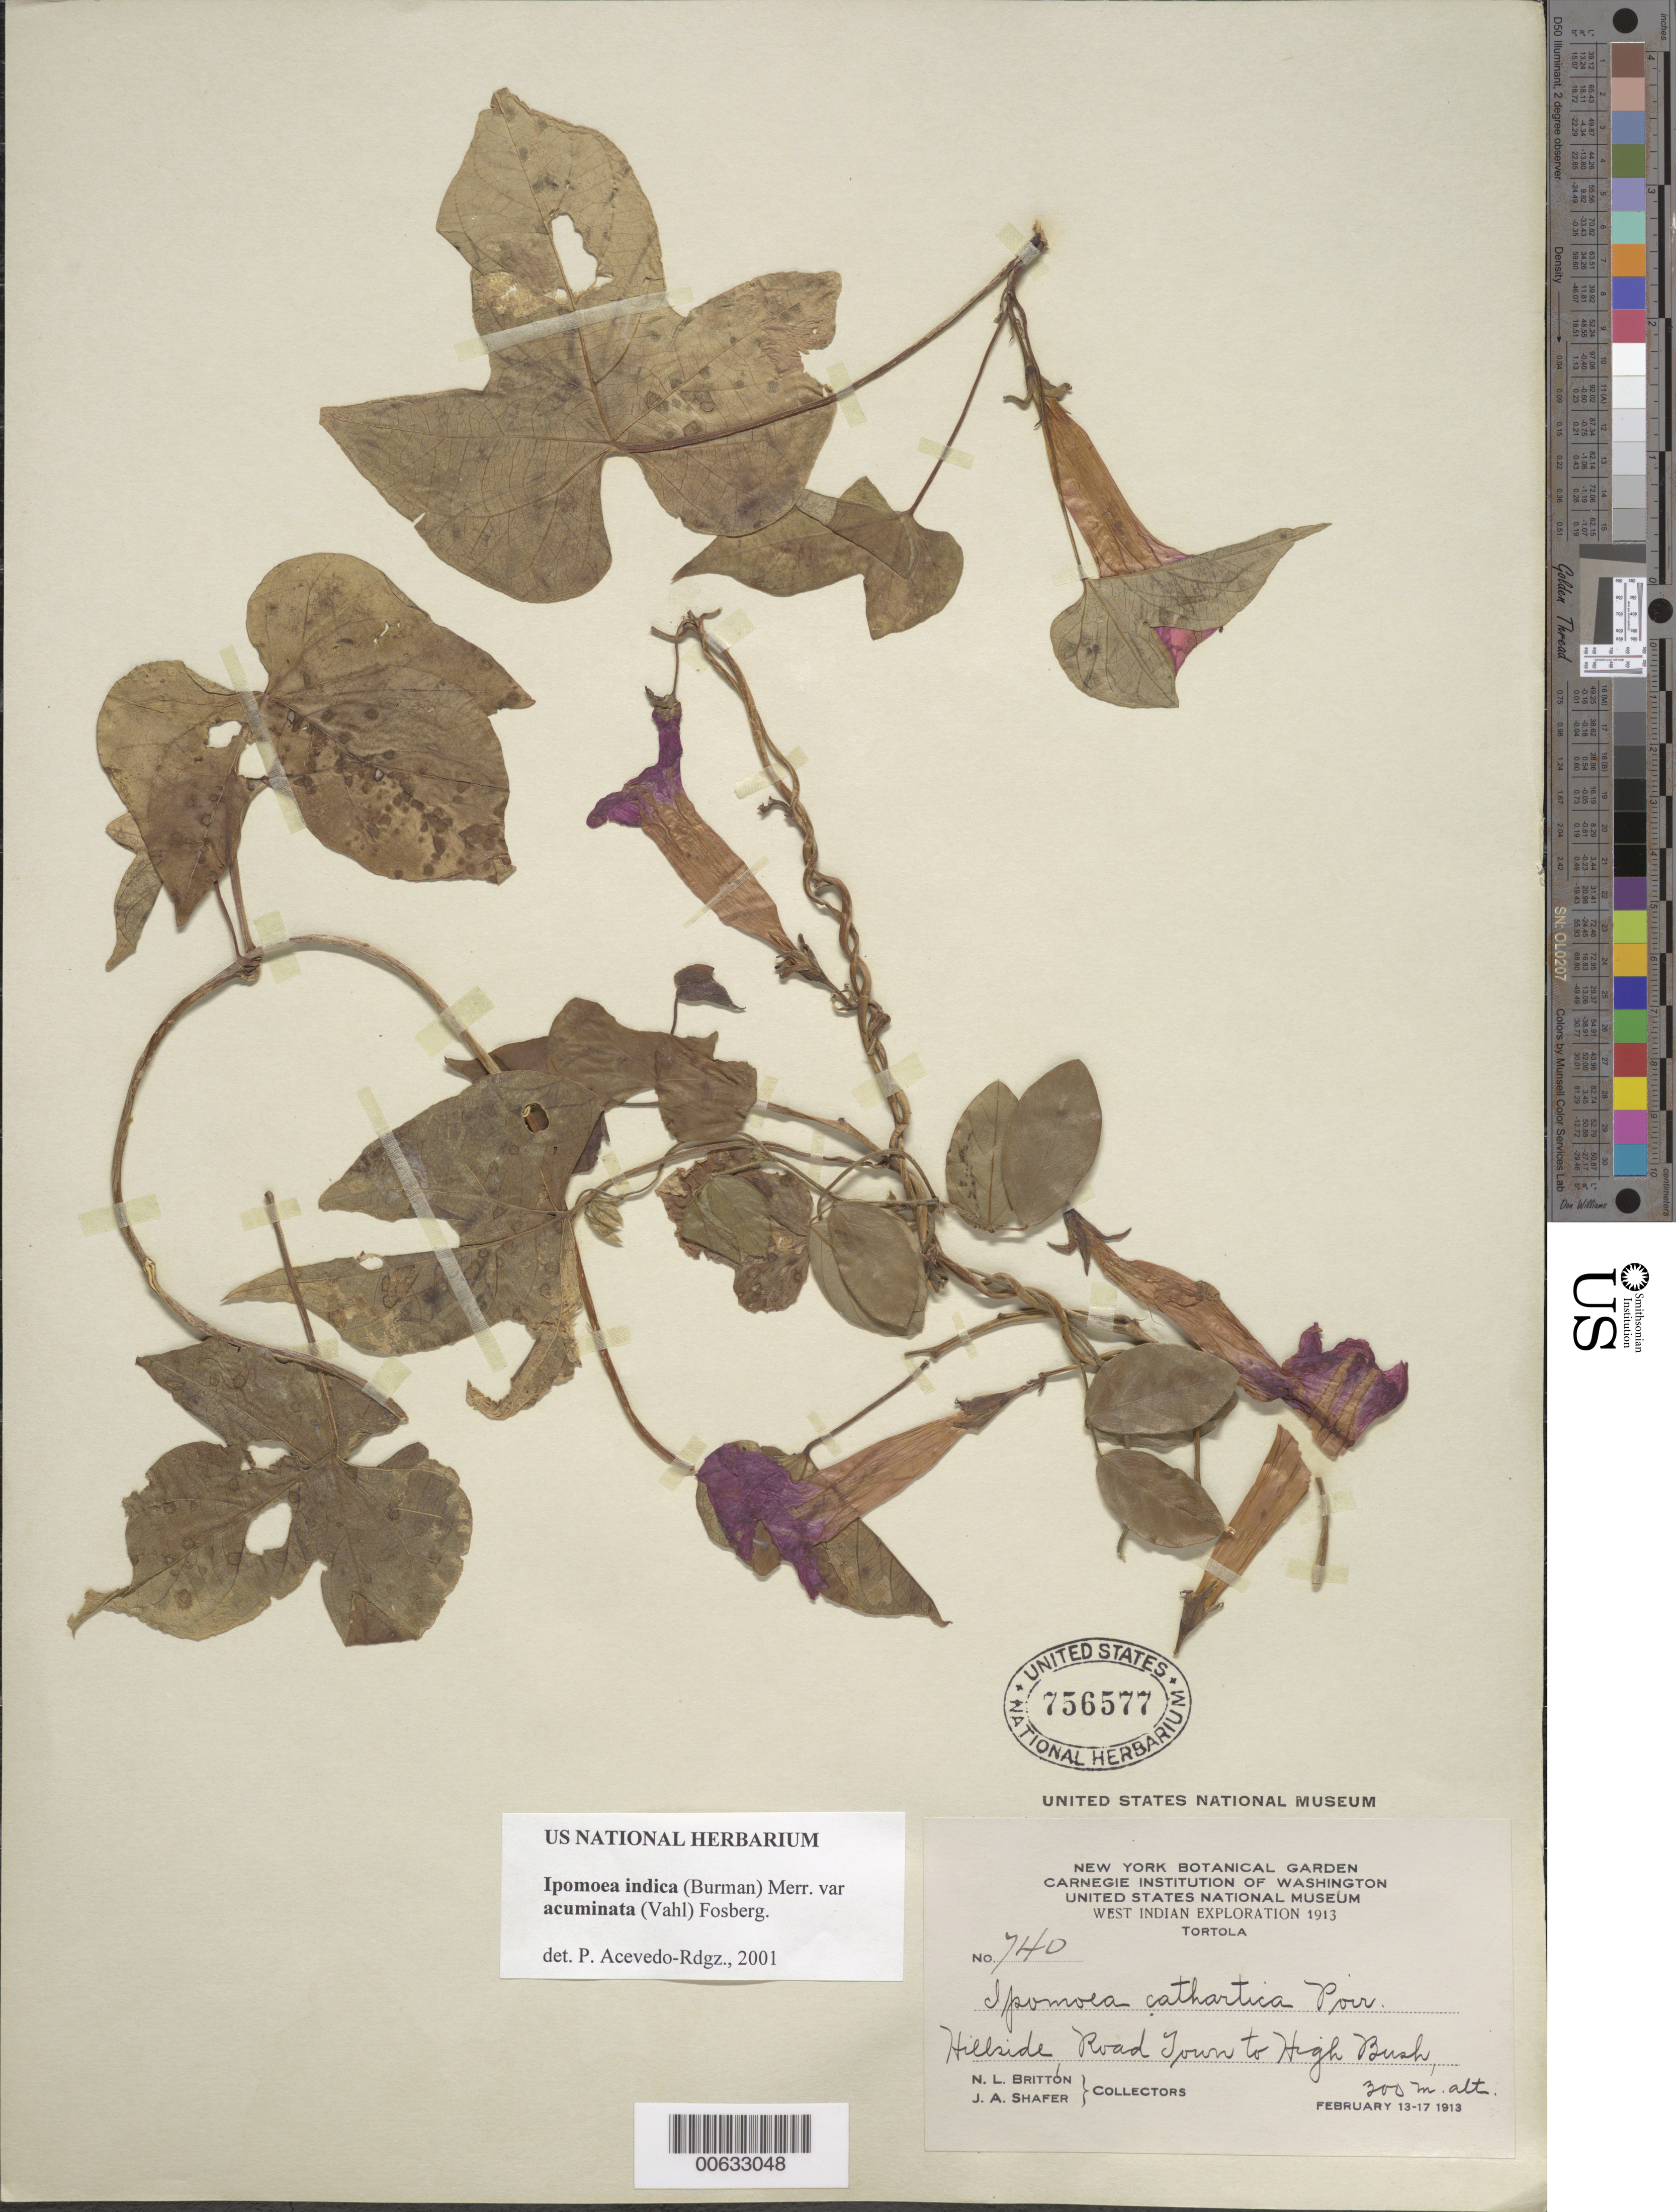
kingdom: Plantae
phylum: Tracheophyta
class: Magnoliopsida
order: Solanales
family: Convolvulaceae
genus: Ipomoea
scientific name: Ipomoea indica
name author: (Burm.) Merr.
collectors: N. Britton & J. A. Shafer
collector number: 740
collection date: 1913-02-13/1913-02-17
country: British Virgin Islands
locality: West Indian, Tortola, Hillside Road Town to High Bush.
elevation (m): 300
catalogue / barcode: US 756577